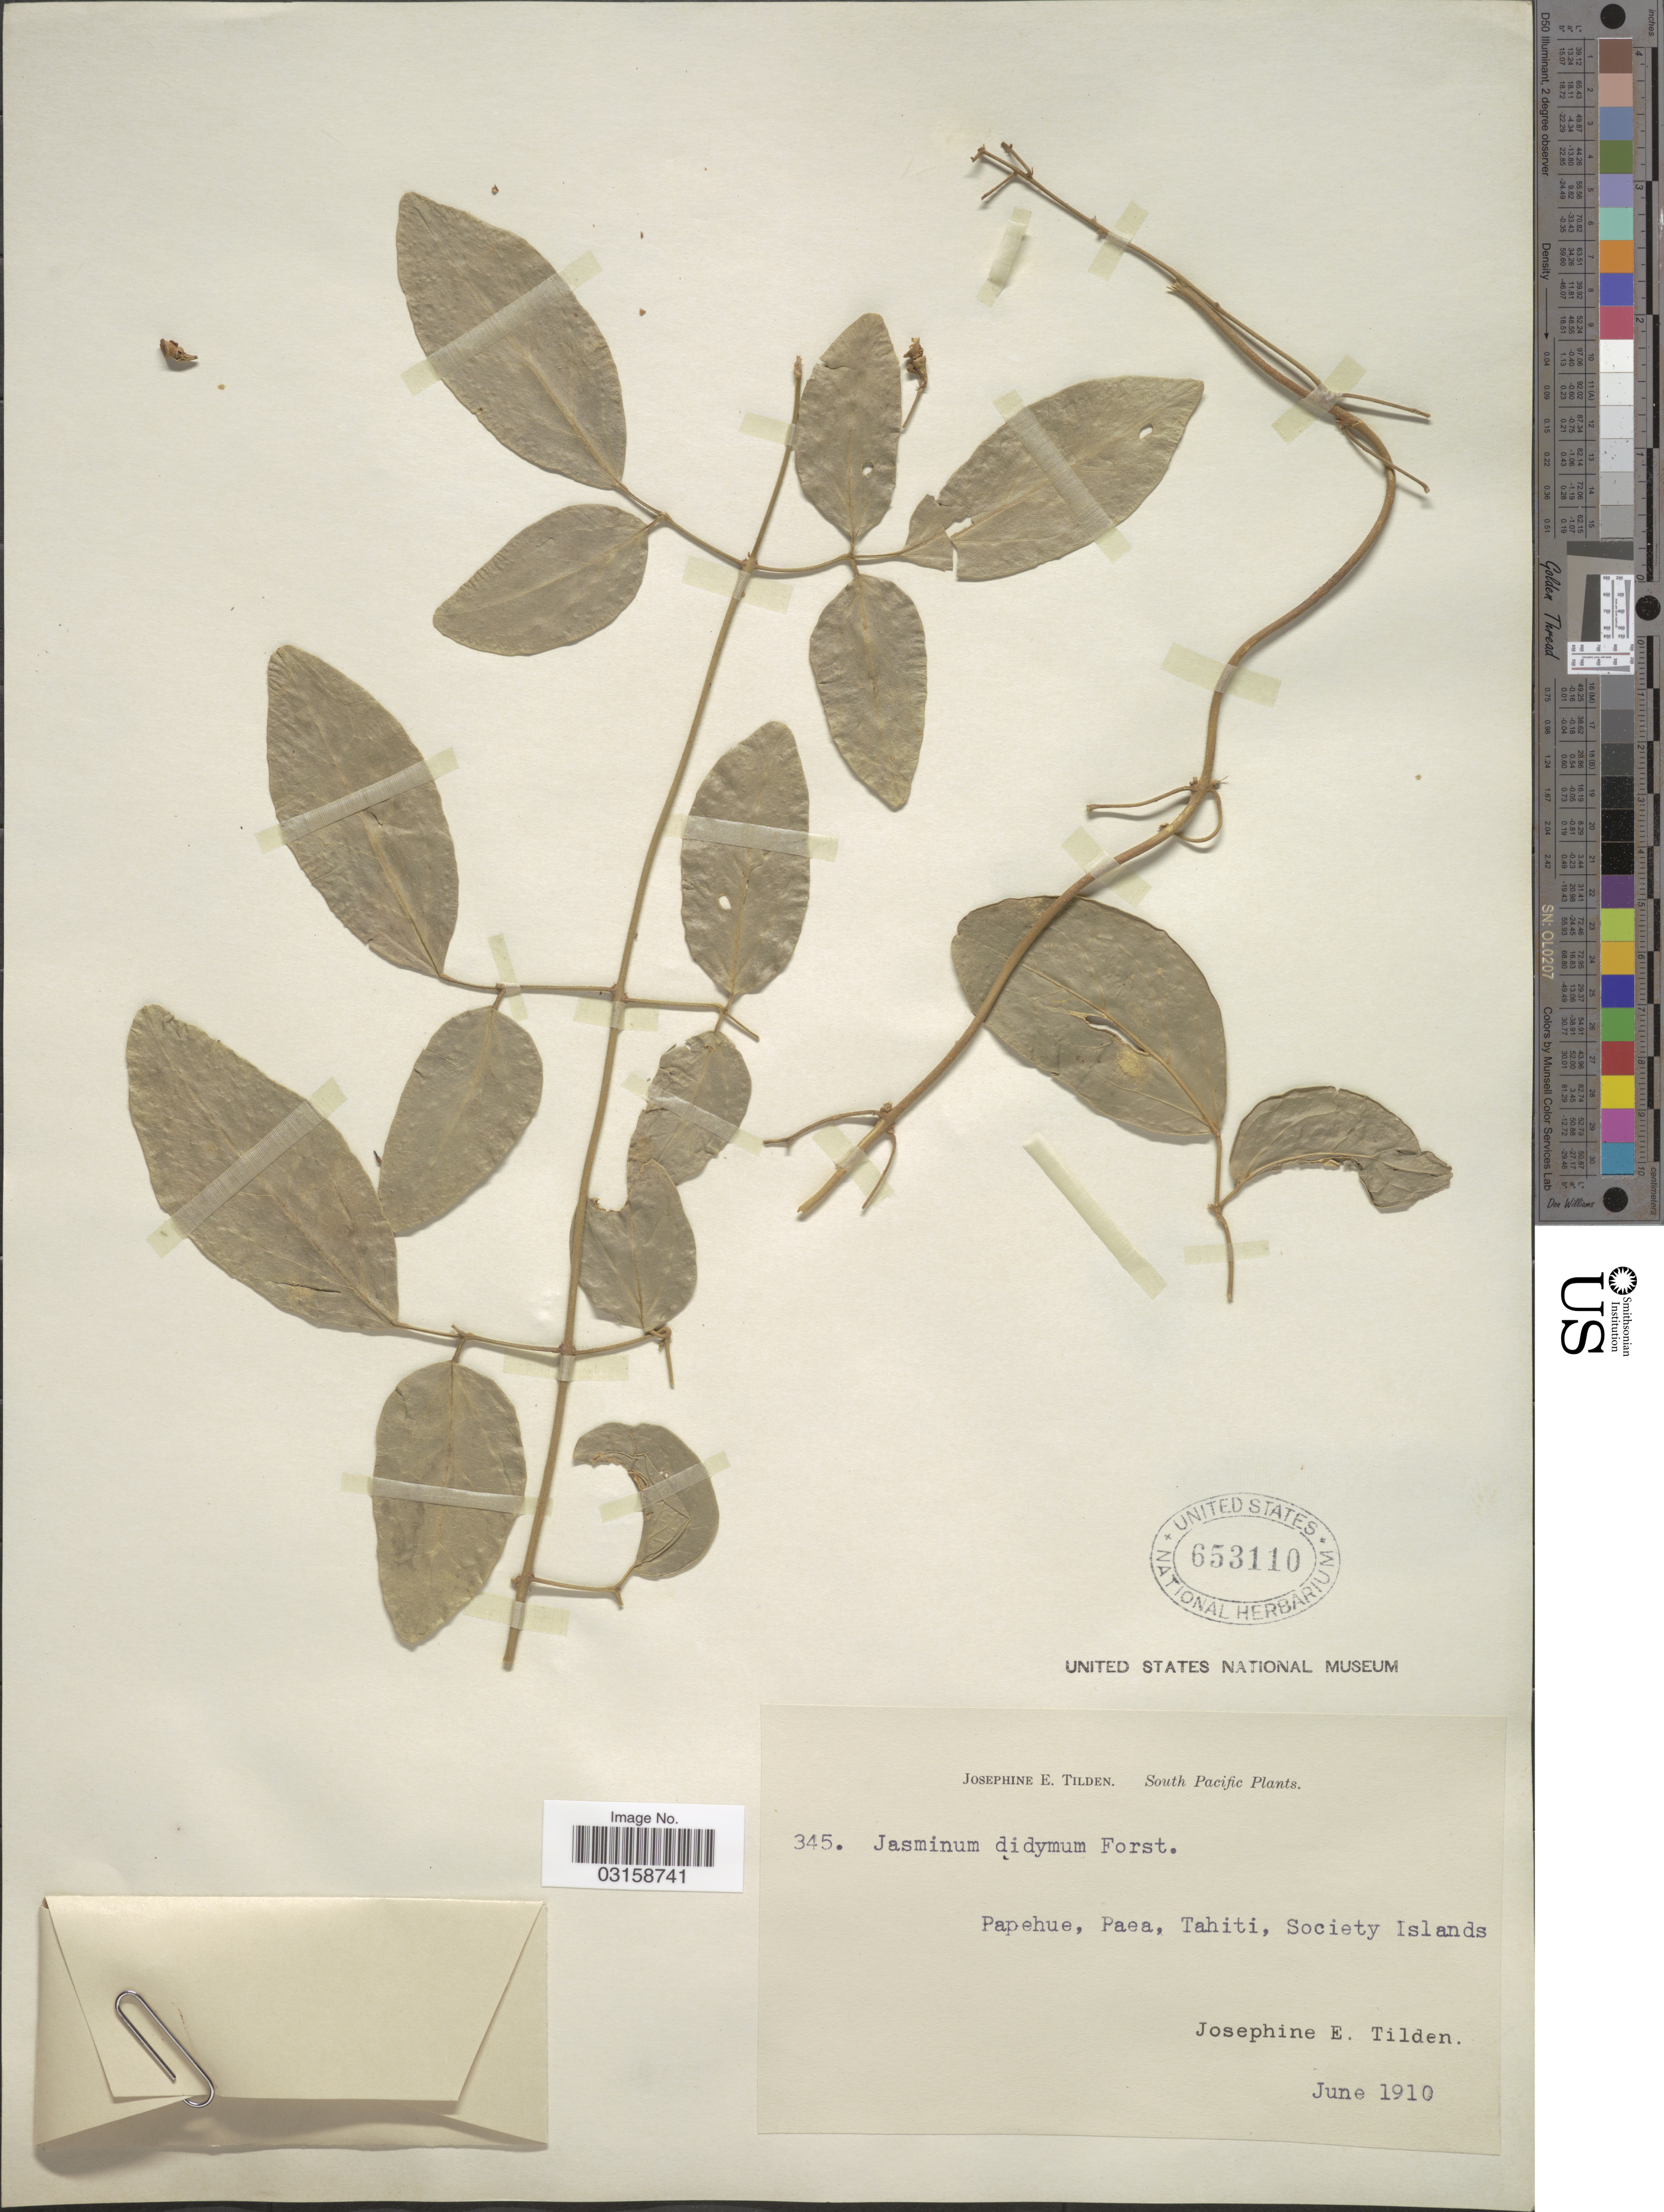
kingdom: Plantae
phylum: Tracheophyta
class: Magnoliopsida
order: Lamiales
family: Oleaceae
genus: Jasminum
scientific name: Jasminum didymum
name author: G. Forst.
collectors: J. E. Tilden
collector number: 345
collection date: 1910-06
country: French Polynesia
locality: South Pacific. Papehue, Paea, Tahiti, Society Islands.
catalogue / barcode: US 653110